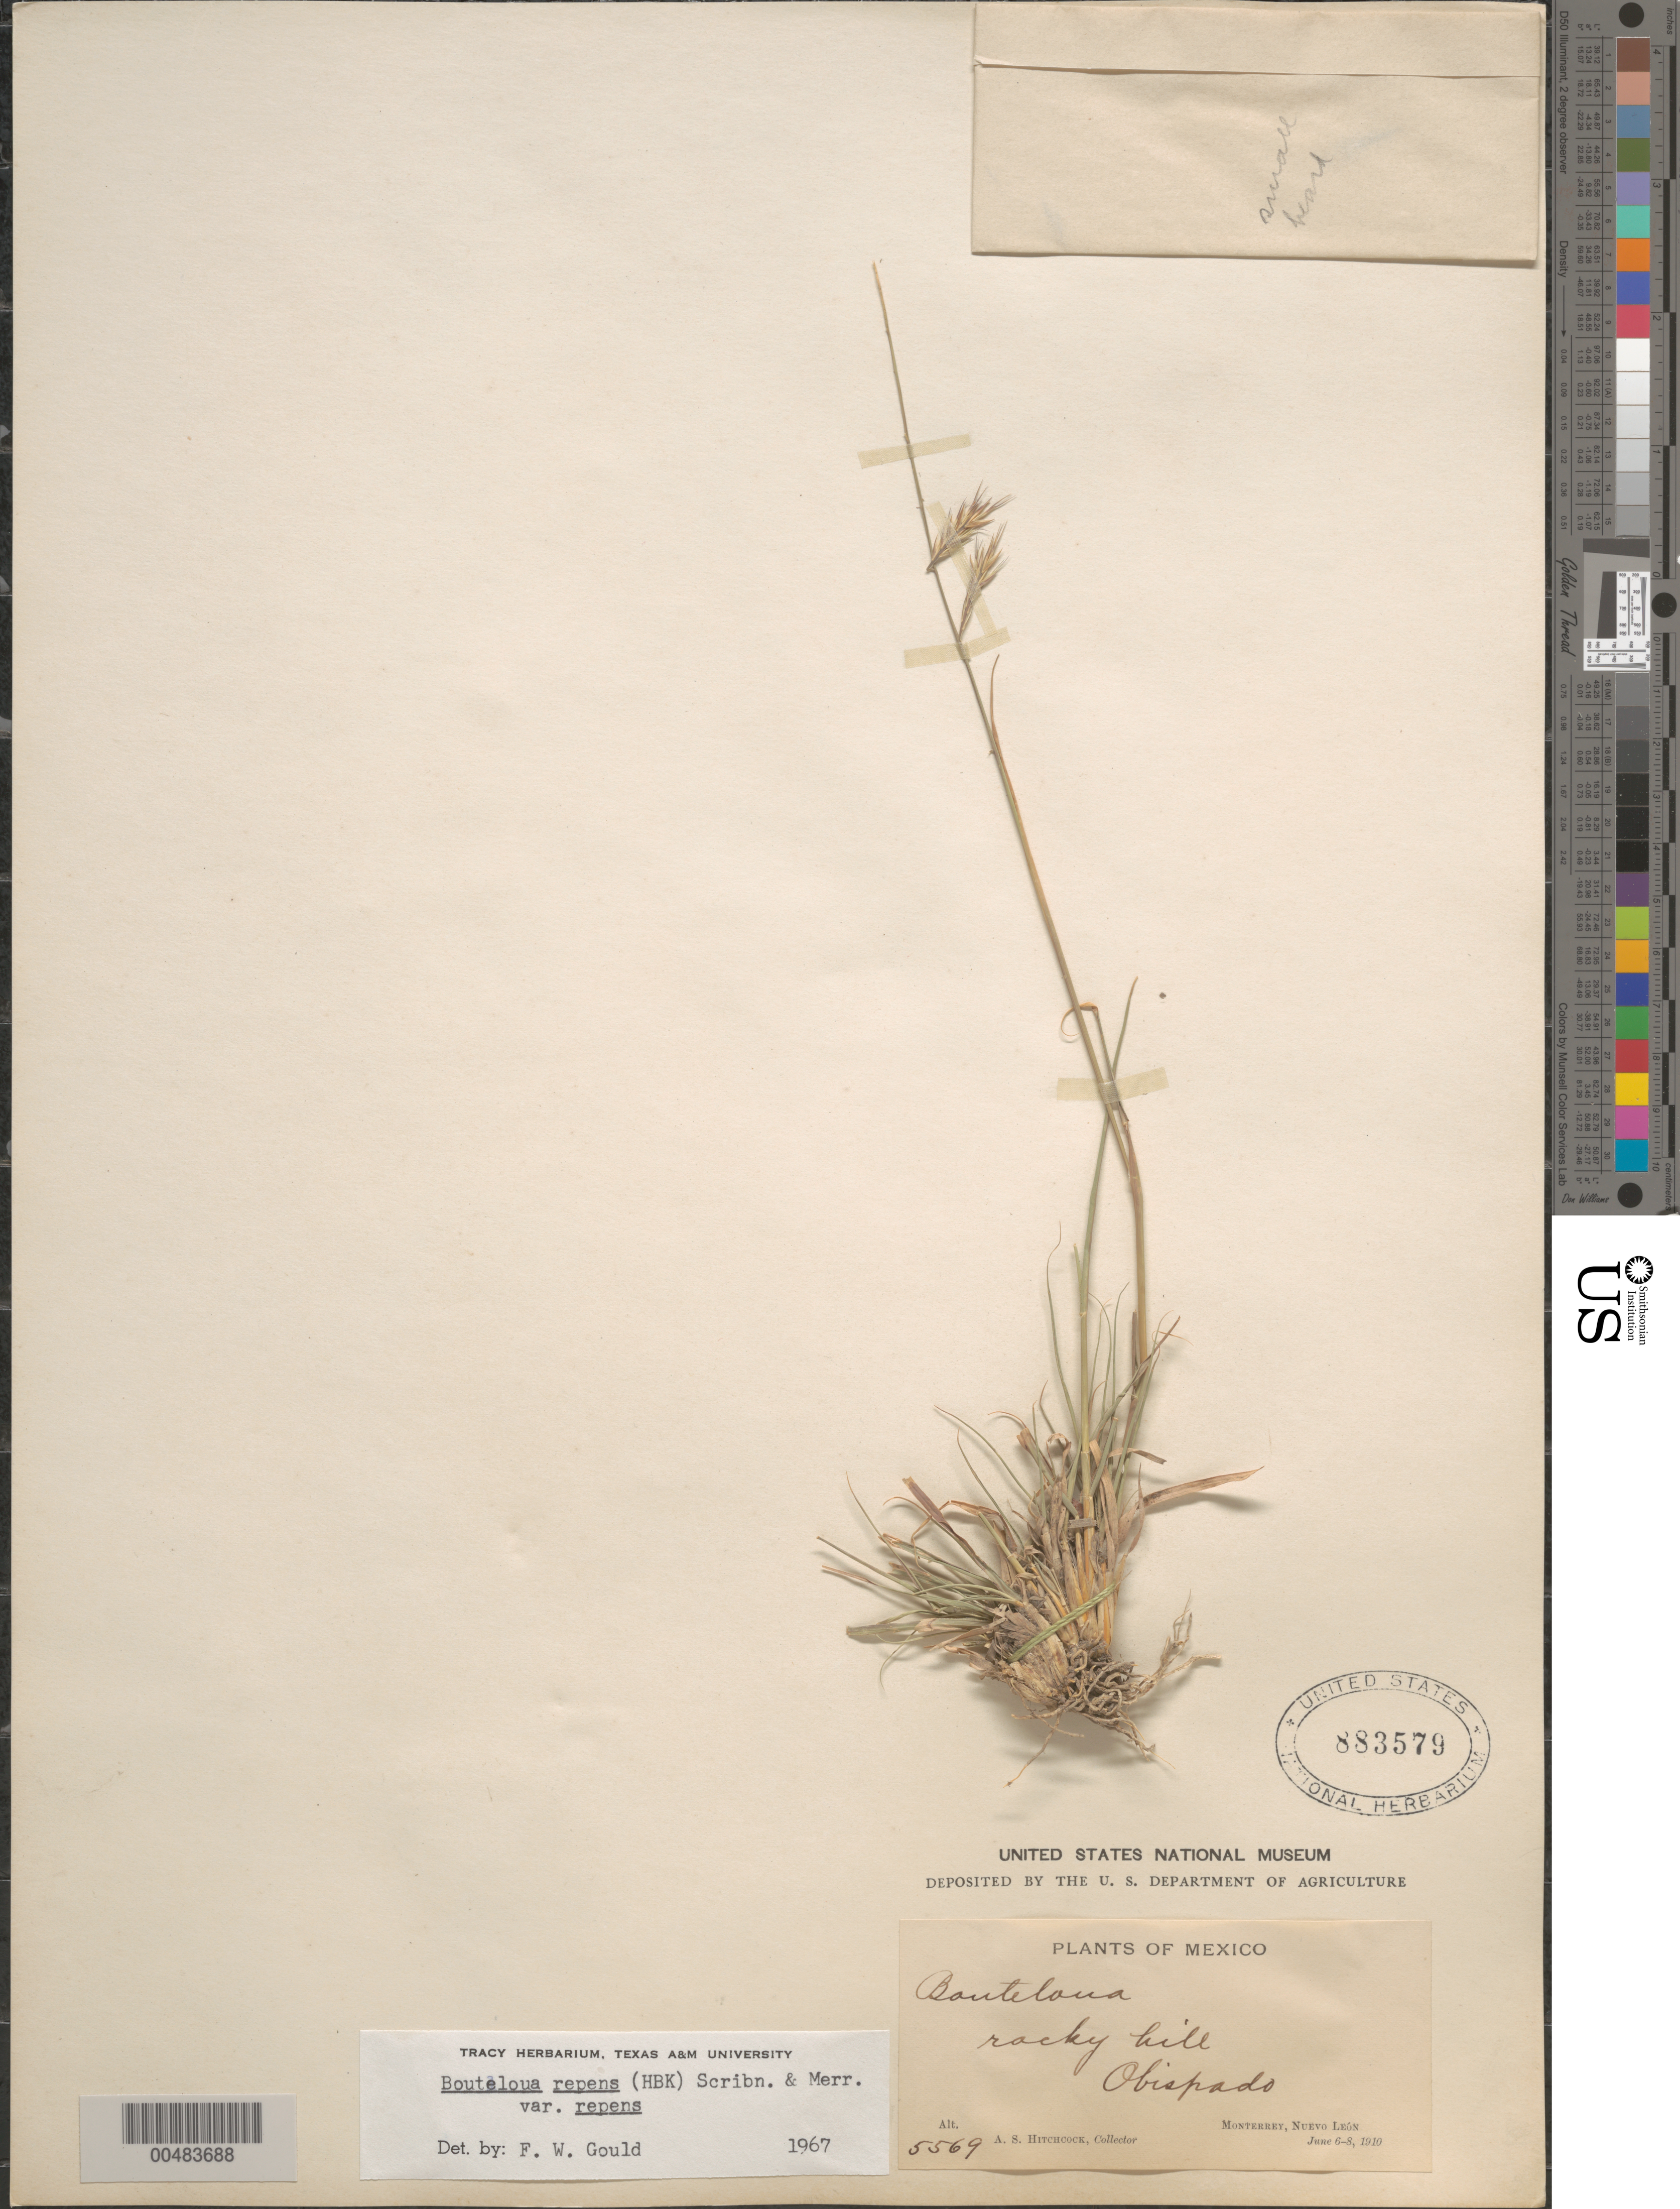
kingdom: Plantae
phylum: Tracheophyta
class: Liliopsida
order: Poales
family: Poaceae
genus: Bouteloua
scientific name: Bouteloua repens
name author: (Kunth) Scribn. & Merr.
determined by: Gould, F. W.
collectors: A. S. Hitchcock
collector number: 5569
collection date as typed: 6 Jun 1910 to 8 Jun 1910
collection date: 1910-06-06/1910-06-08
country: Mexico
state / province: Nuevo León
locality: Monterrey, Obispado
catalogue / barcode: US 883579